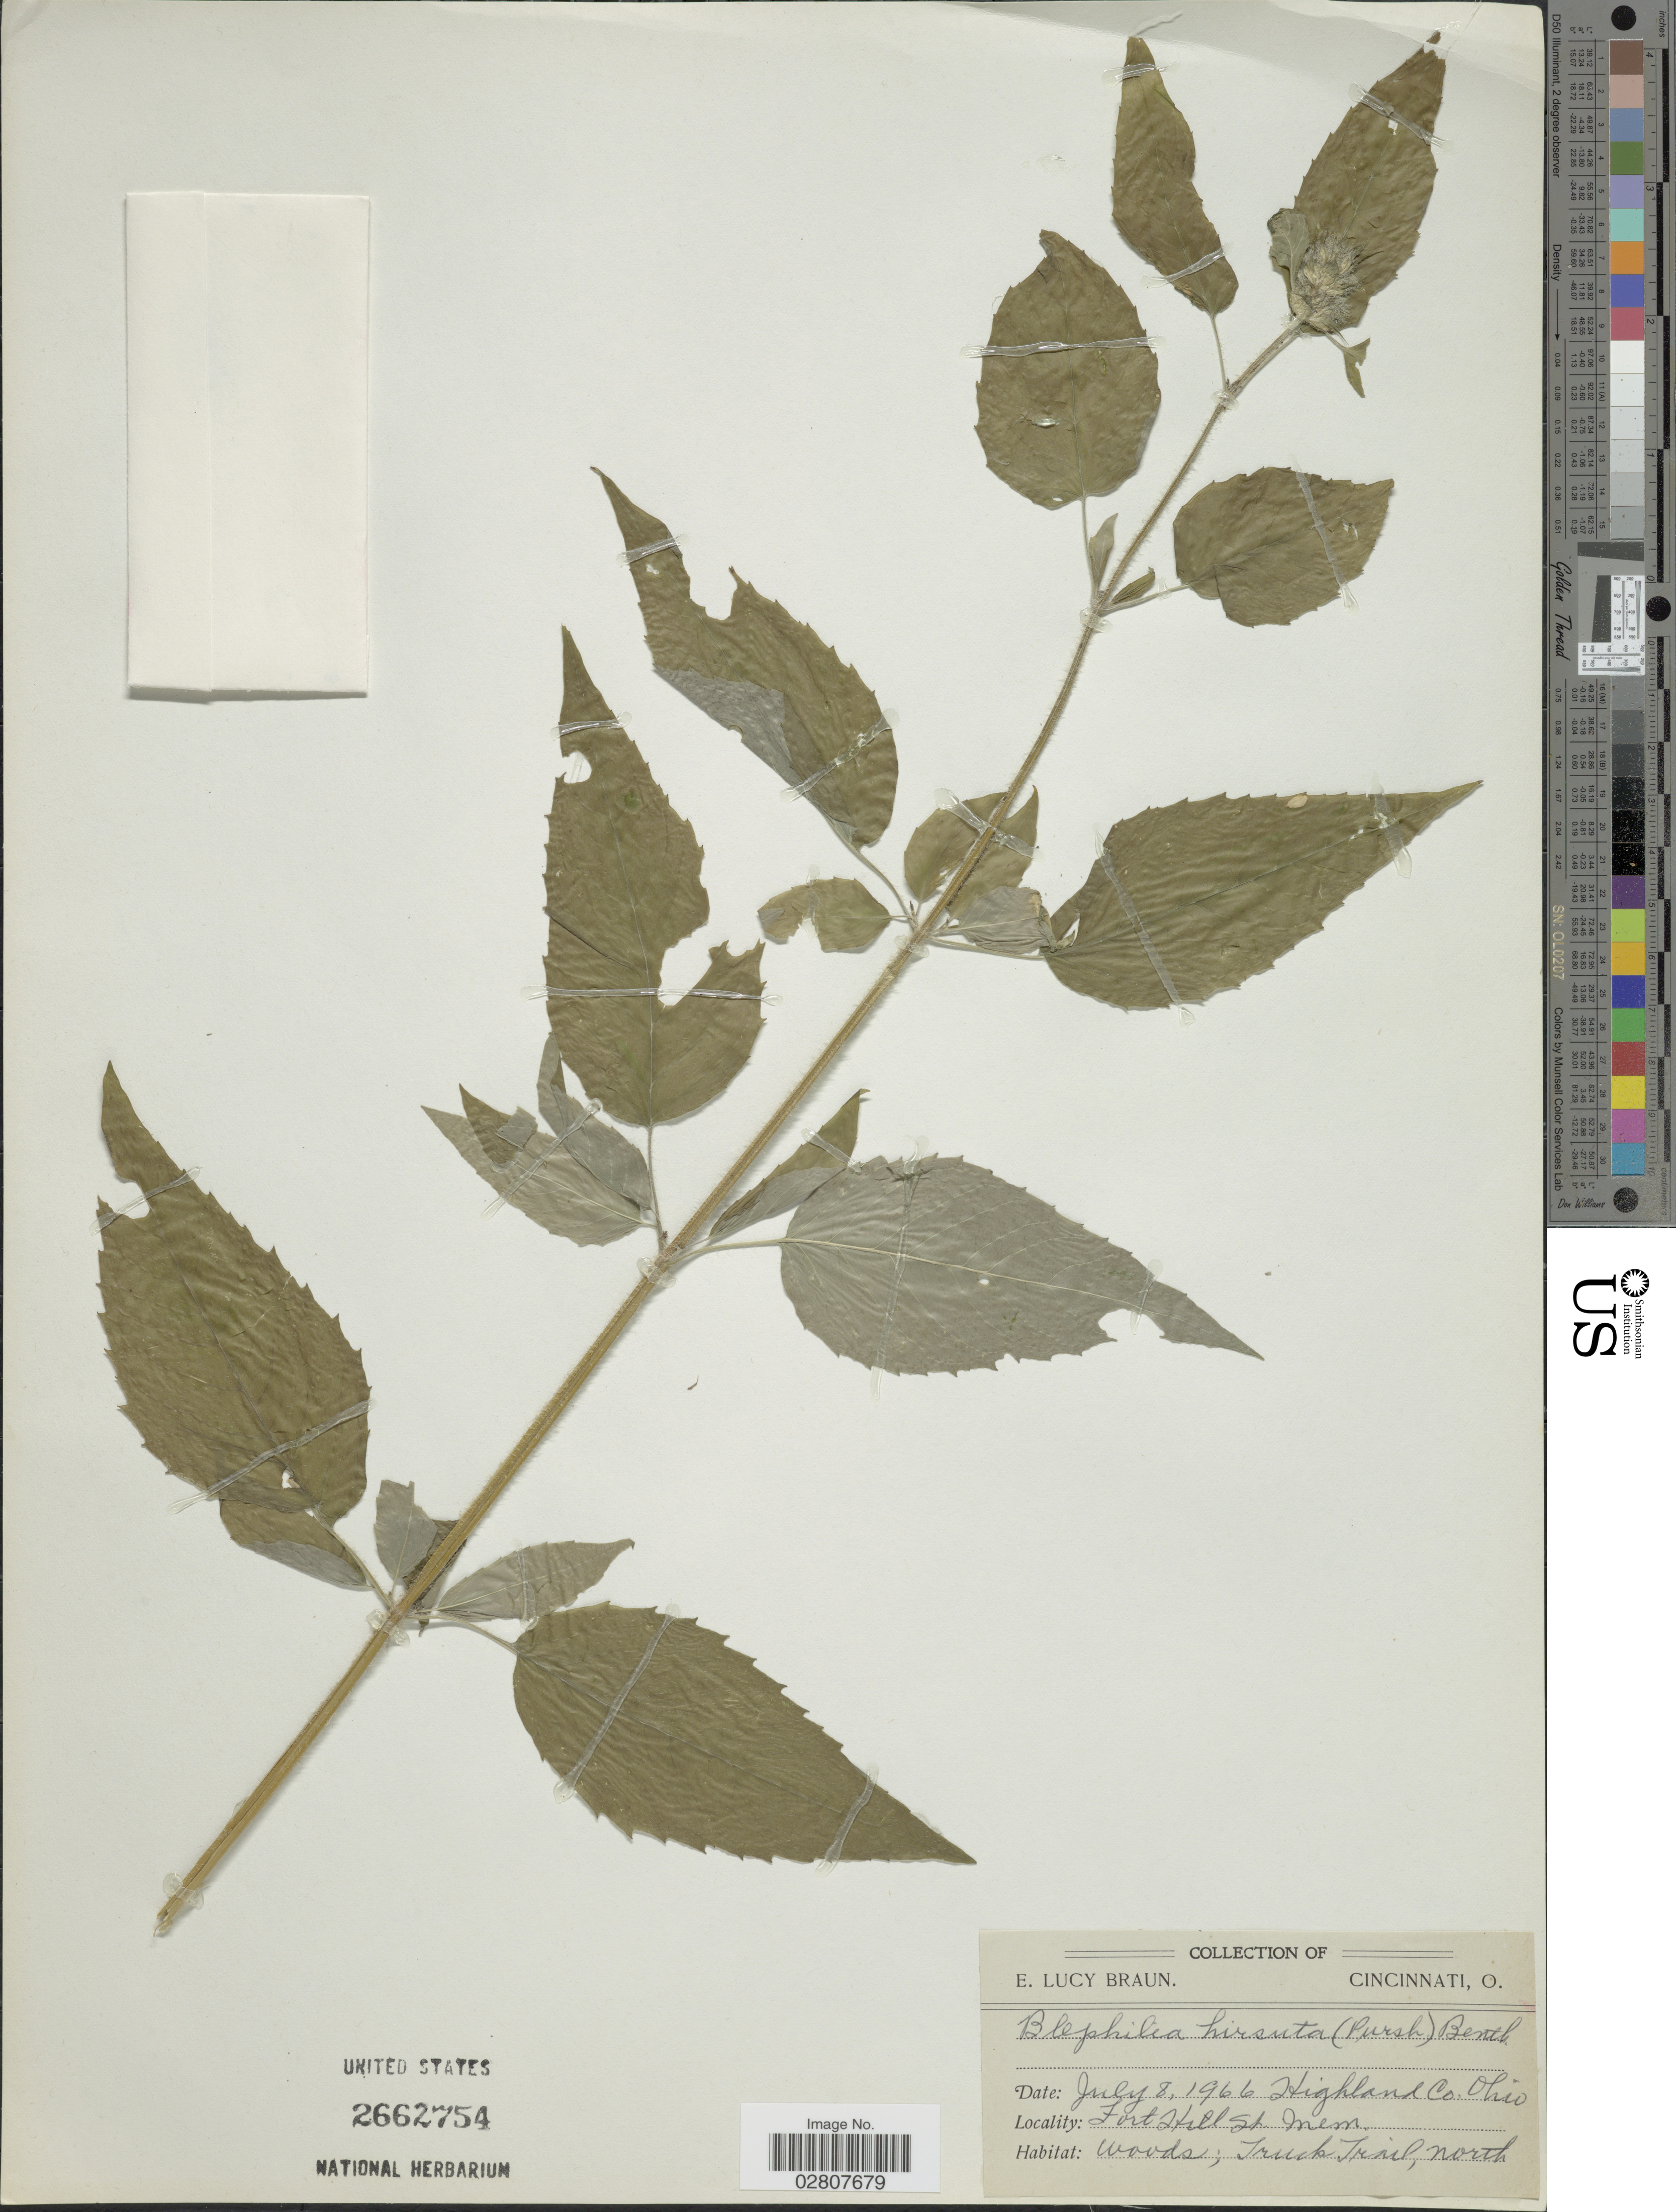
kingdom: Plantae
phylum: Tracheophyta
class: Magnoliopsida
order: Lamiales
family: Lamiaceae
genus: Blephilia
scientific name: Blephilia hirsuta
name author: (Pursh) Benth.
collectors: E. L. Braun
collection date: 1966-07-08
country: United States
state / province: Ohio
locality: Highland Co. Fort Hill St. Mem.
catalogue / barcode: US 2662754